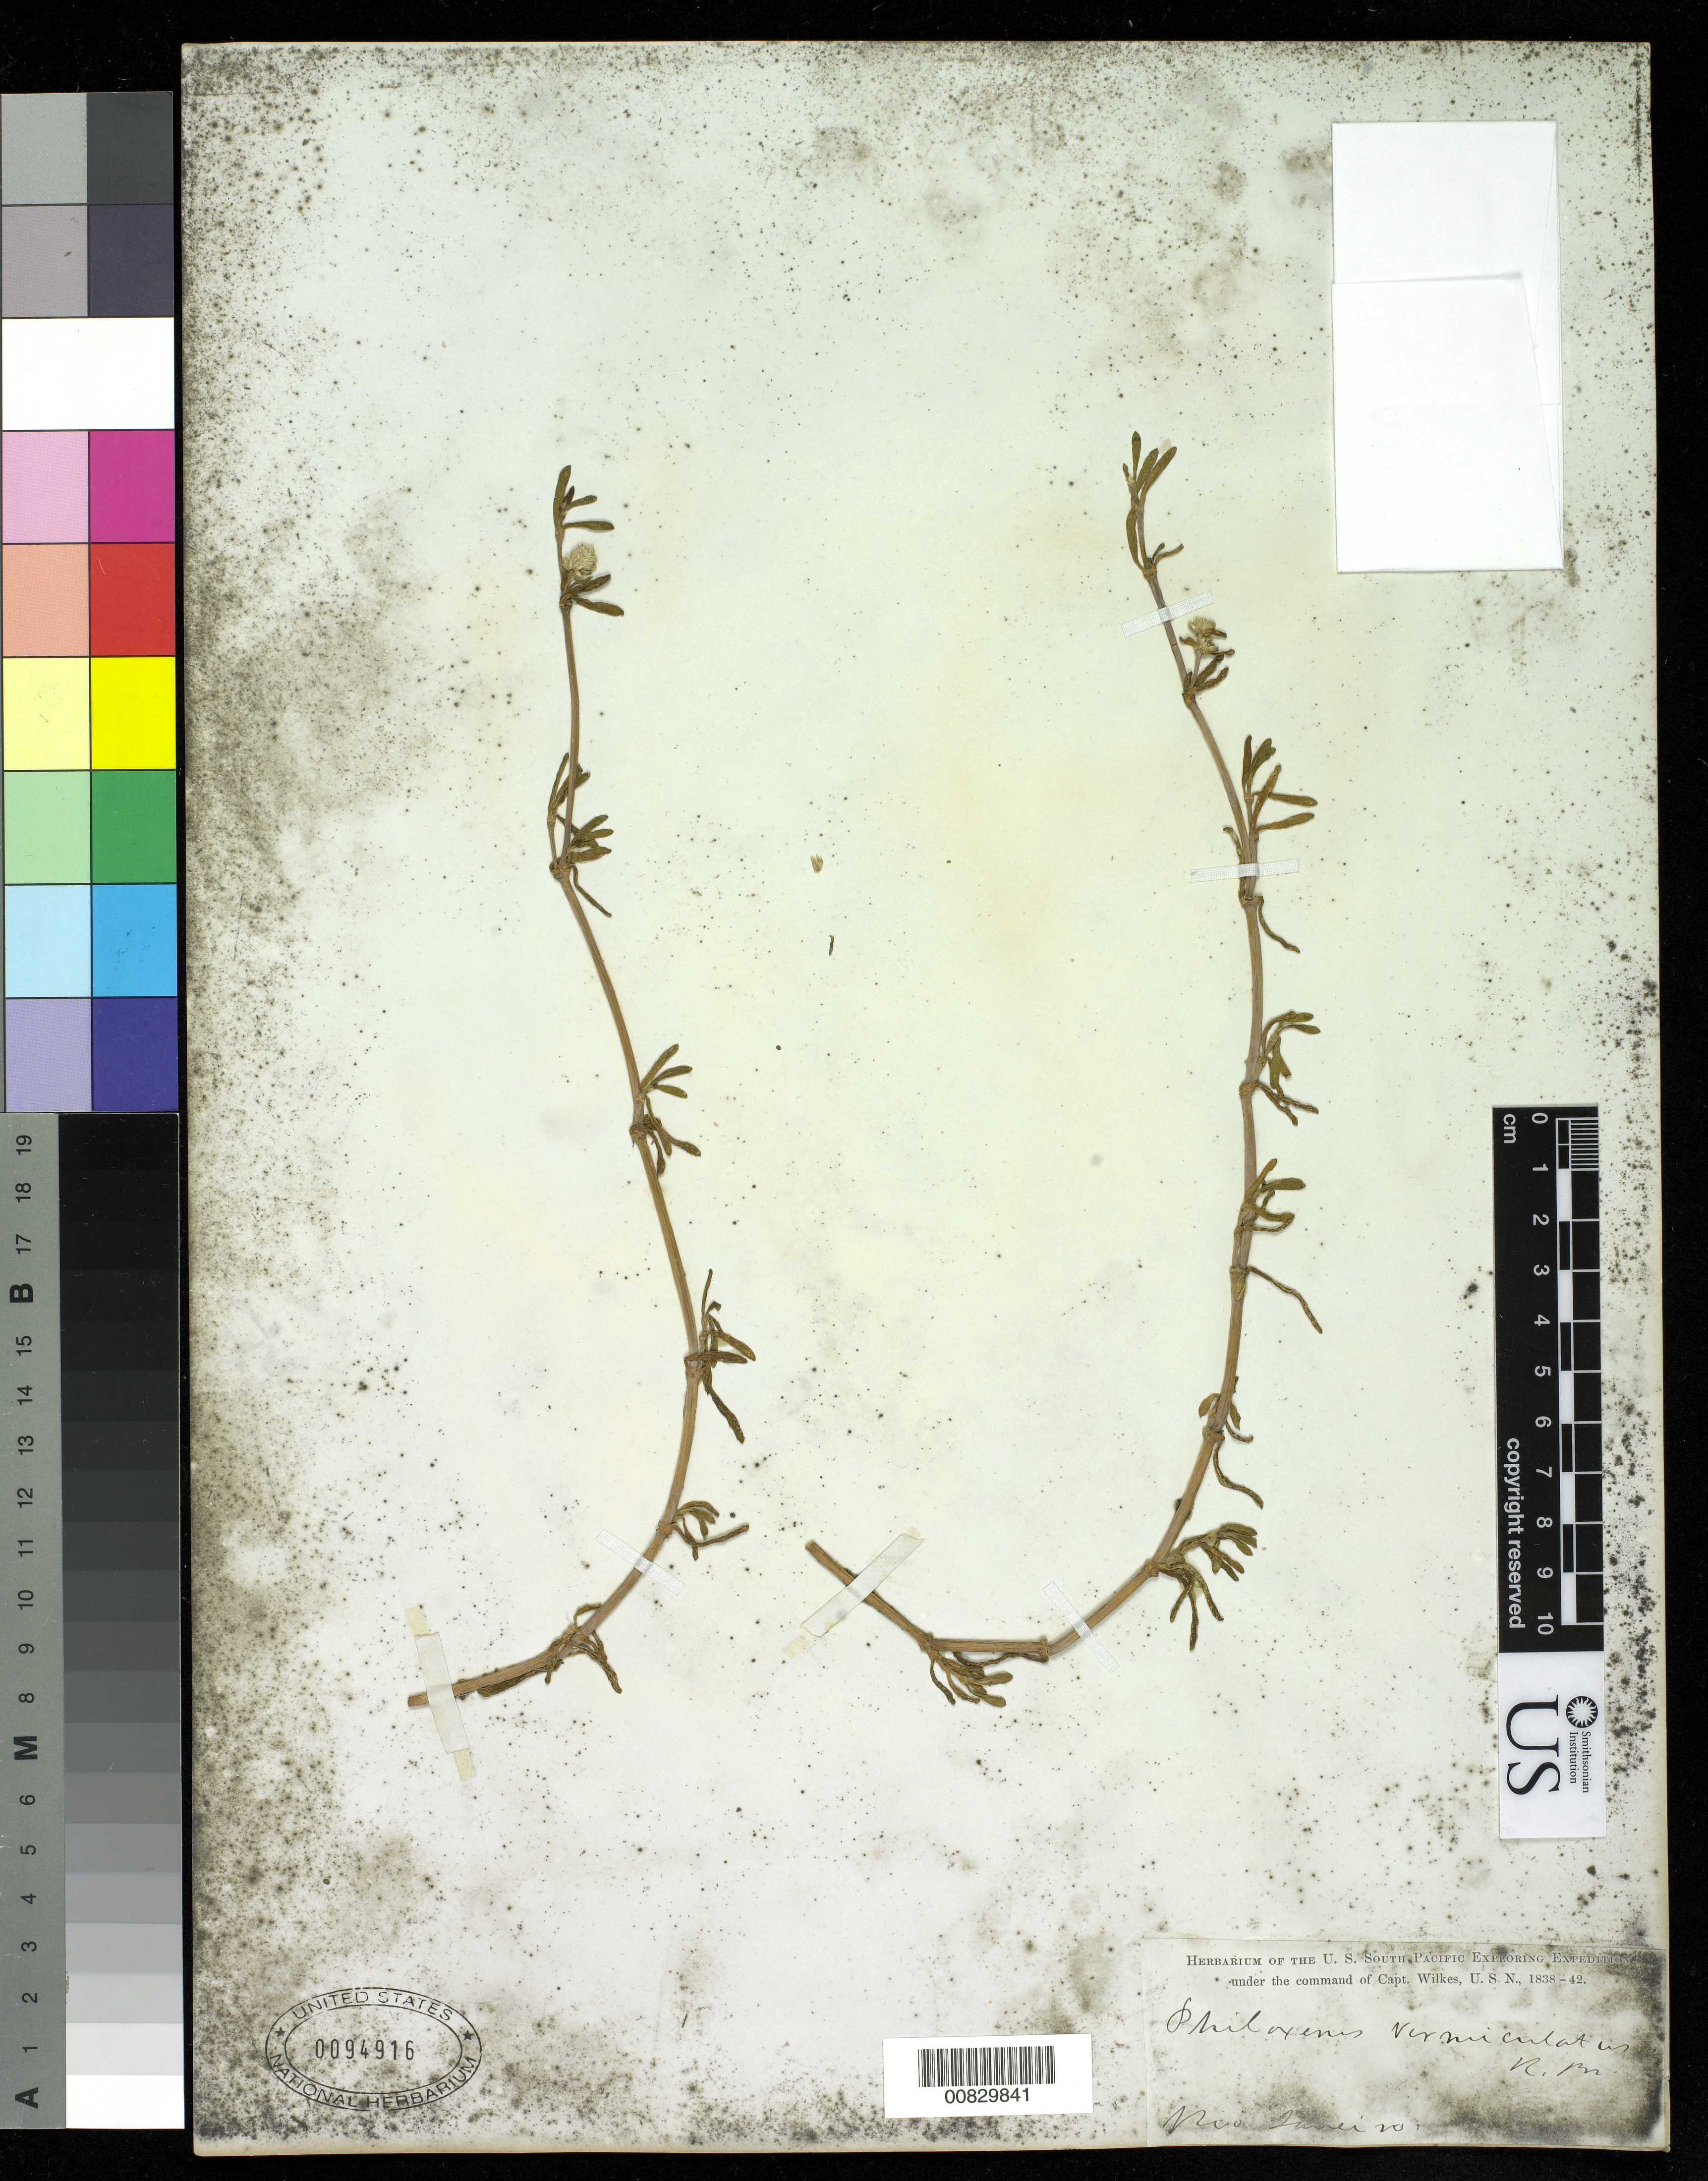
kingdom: Plantae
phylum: Tracheophyta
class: Magnoliopsida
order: Caryophyllales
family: Amaranthaceae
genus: Gomphrena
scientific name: Gomphrena vermicularis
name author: L.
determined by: Strong, Mark T., (BOT), Smithsonian Institution - National Museum of Natural History (UNITED STATES)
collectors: Wilkes Explor. Exped.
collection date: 1838/1842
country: Brazil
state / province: Rio de Janeiro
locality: Rio Janeiro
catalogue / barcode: US 94916